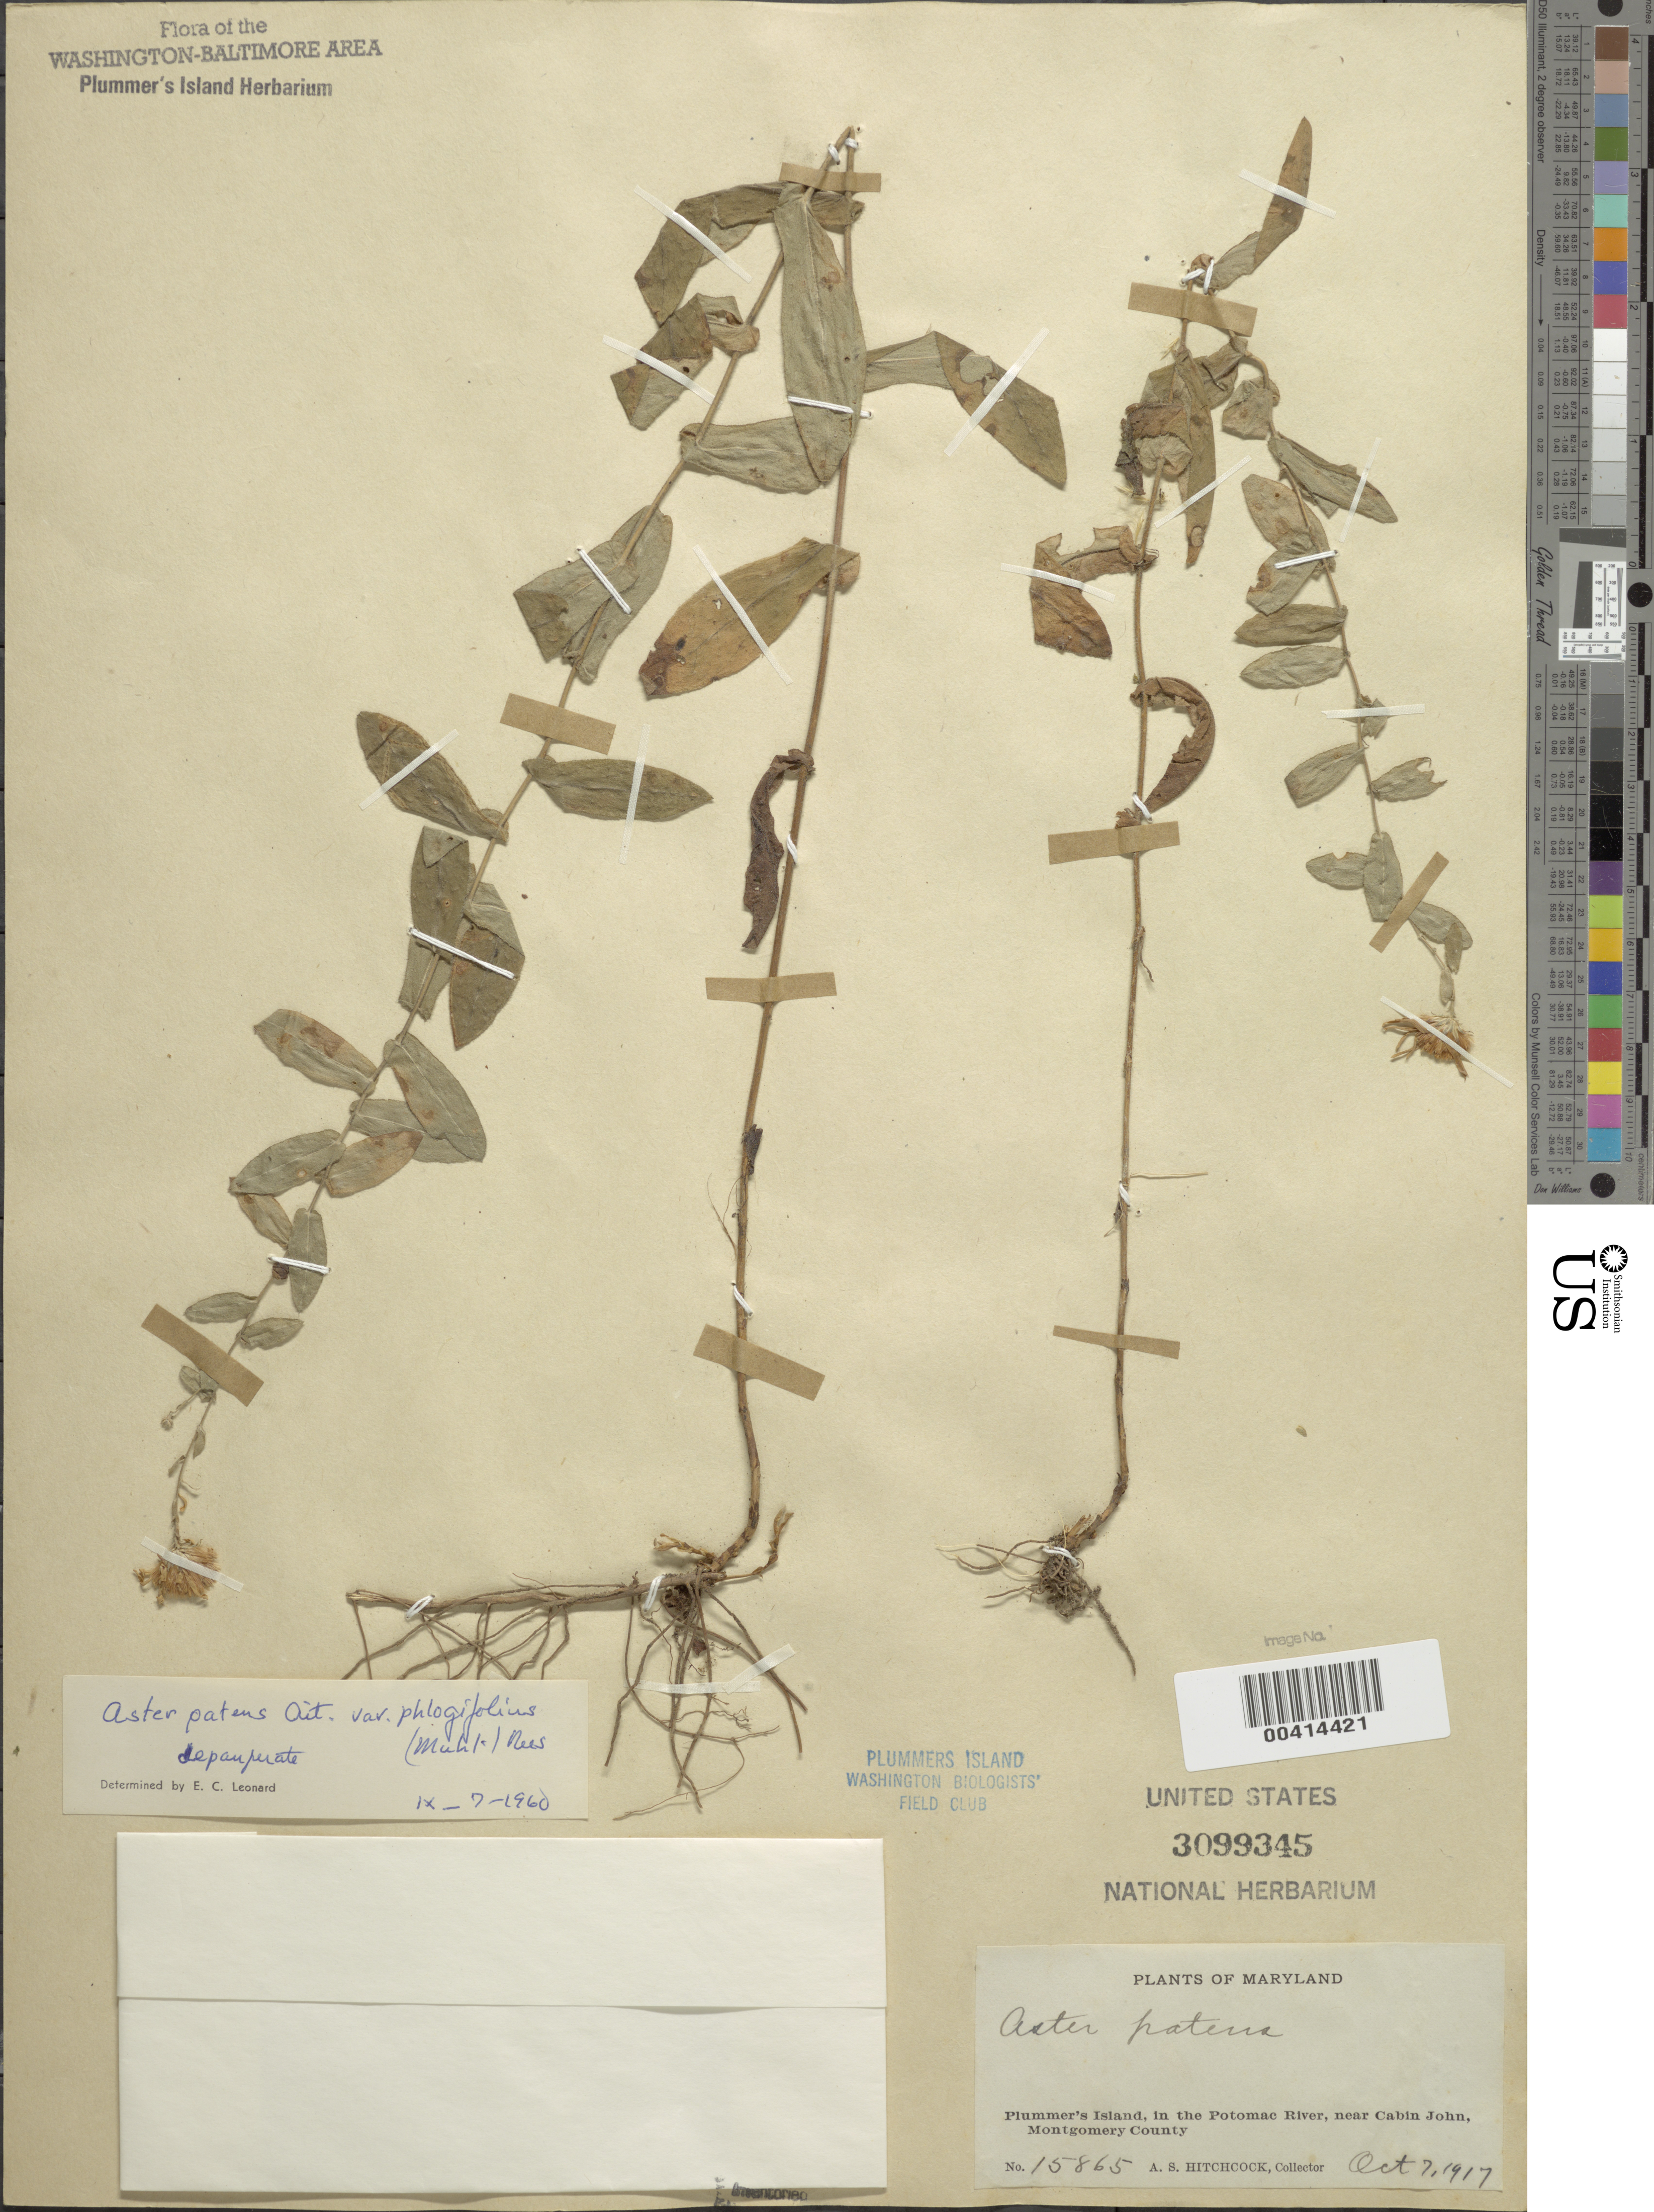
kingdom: Plantae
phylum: Tracheophyta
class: Magnoliopsida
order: Asterales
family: Asteraceae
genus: Symphyotrichum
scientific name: Symphyotrichum phlogifolium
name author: (Muhl. ex Willd.) G.L. Nesom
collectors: A. S. Hitchcock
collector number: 15865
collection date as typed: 07 Oct 1917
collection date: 1917-10-07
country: United States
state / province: Maryland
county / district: Montgomery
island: Plummers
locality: Plummer's Island C. & O. Canal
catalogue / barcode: US 3099345